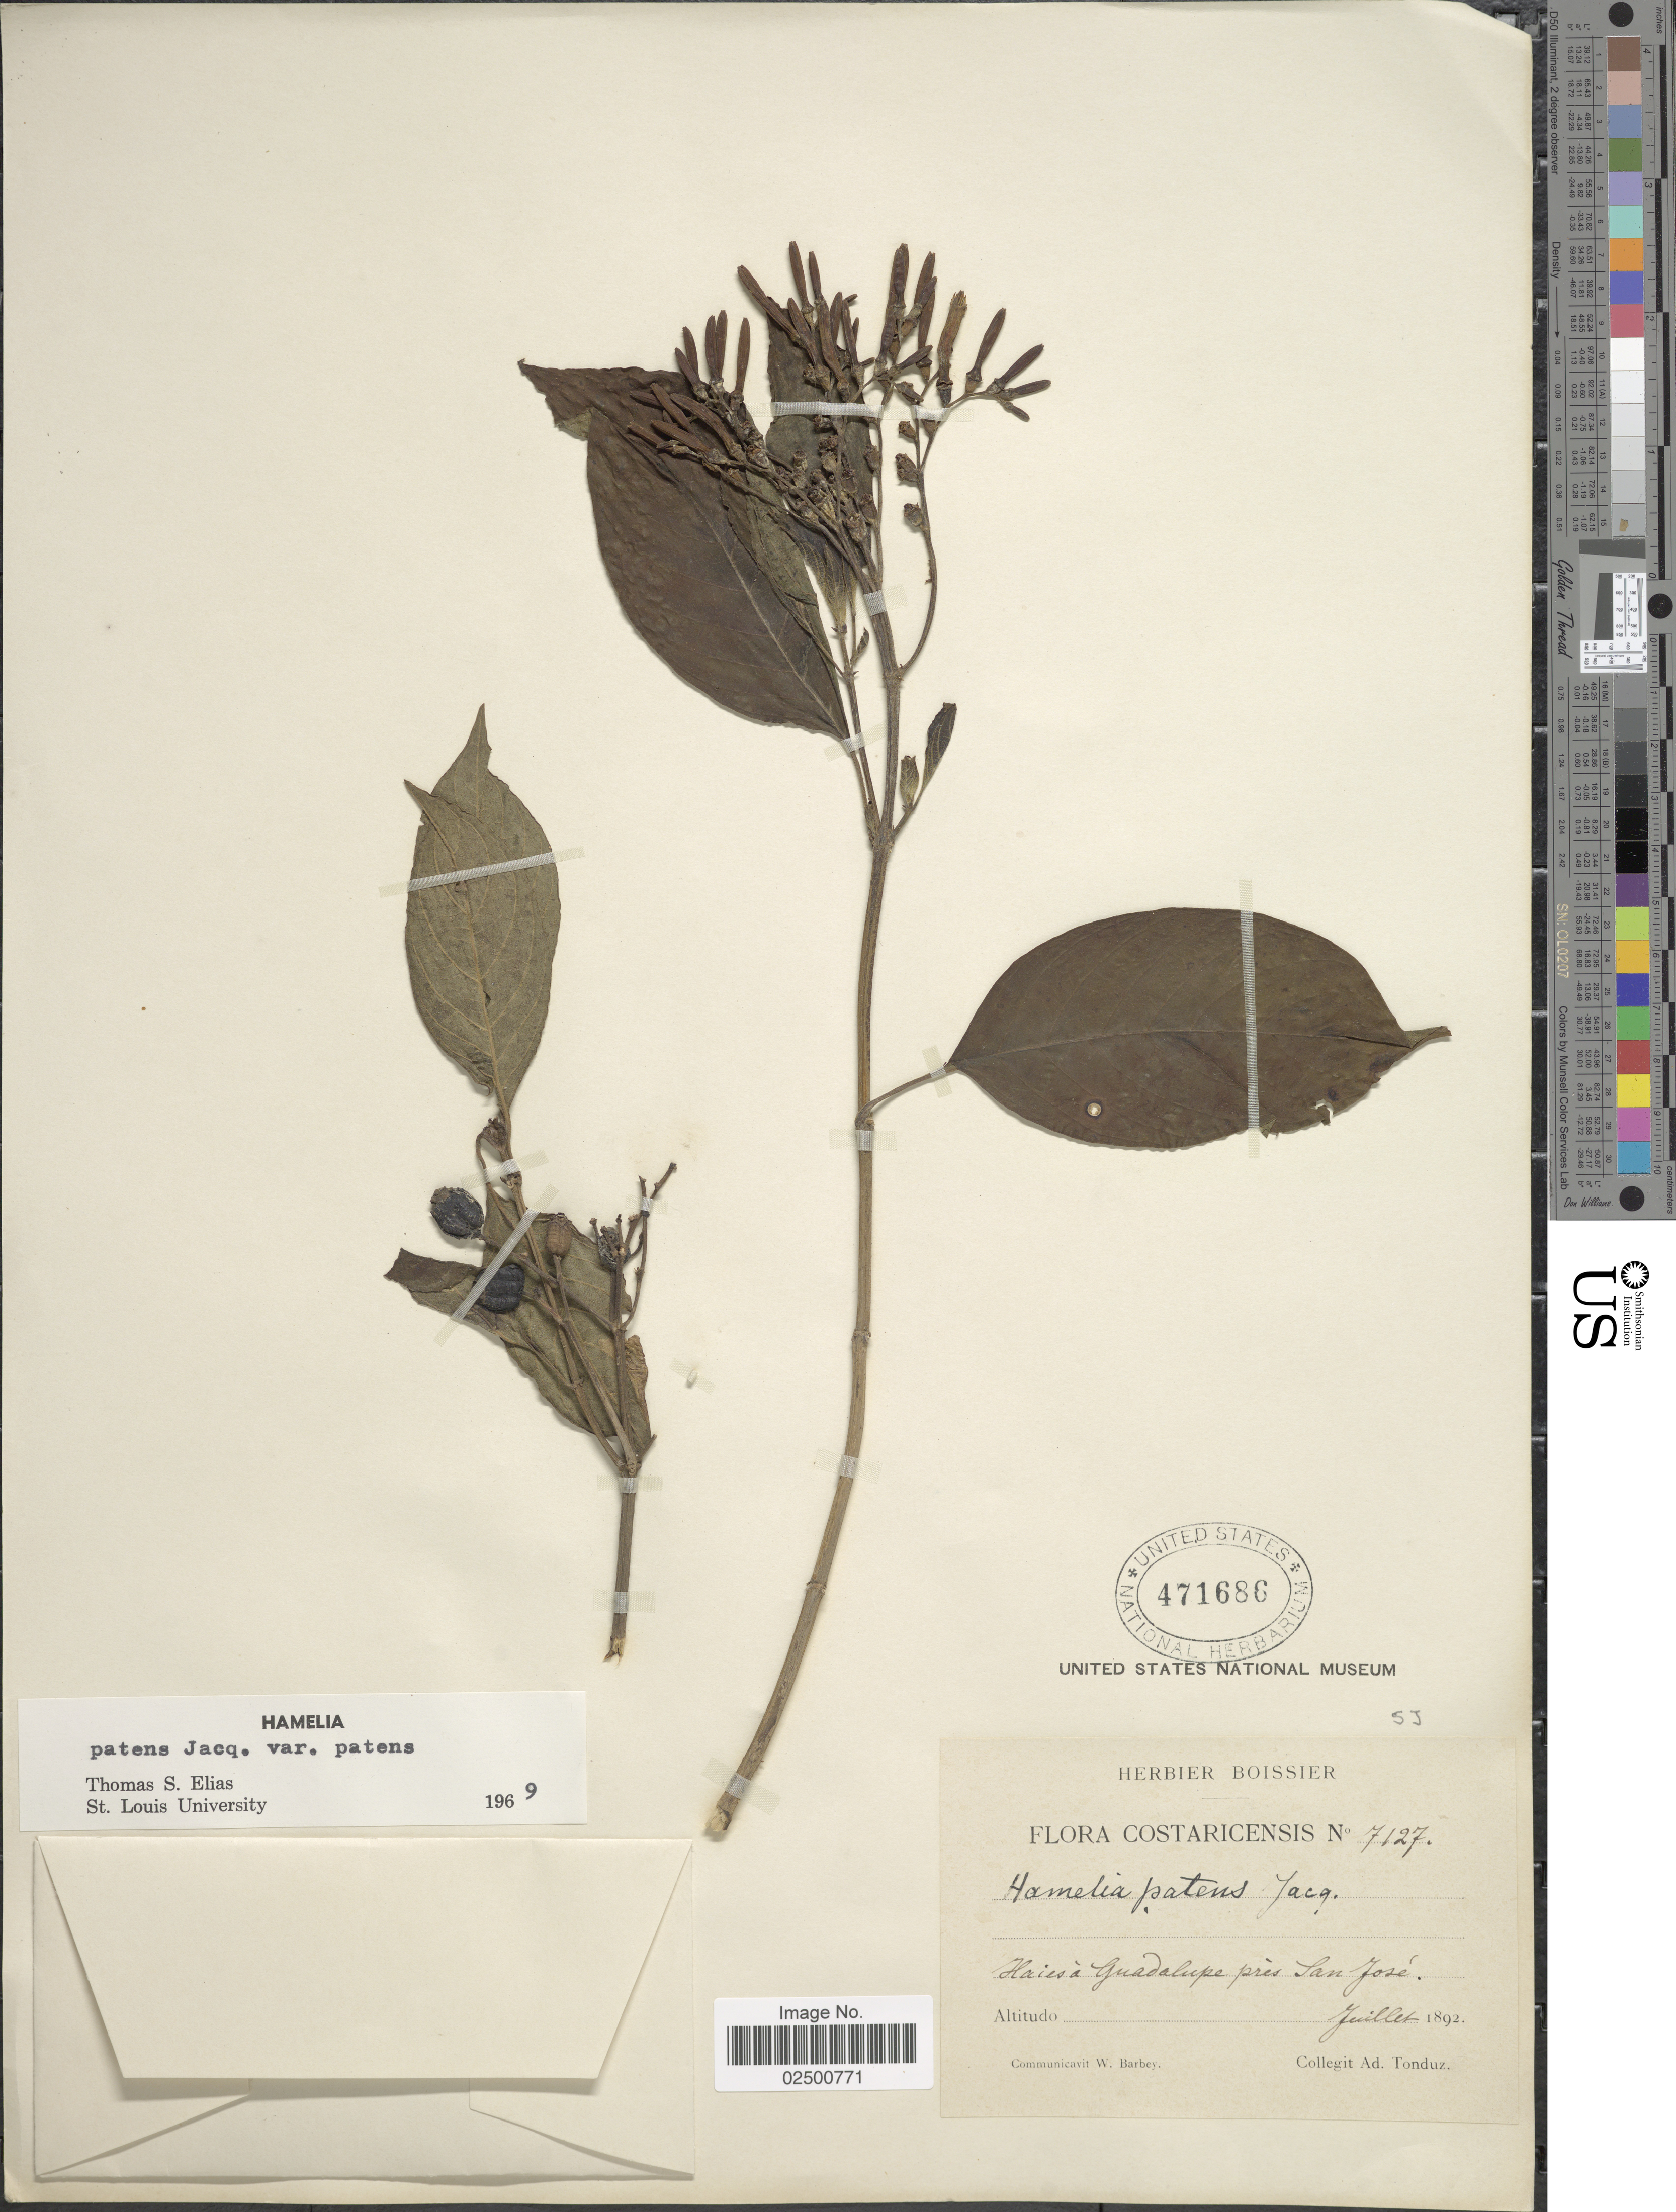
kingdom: Plantae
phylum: Tracheophyta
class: Magnoliopsida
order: Gentianales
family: Rubiaceae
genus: Hamelia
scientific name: Hamelia patens var. patens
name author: Jacq.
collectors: A. Tonduz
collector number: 7127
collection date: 1892-07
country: Costa Rica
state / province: San José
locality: Haies a Guadalupe pres San Jose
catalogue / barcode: US 471686